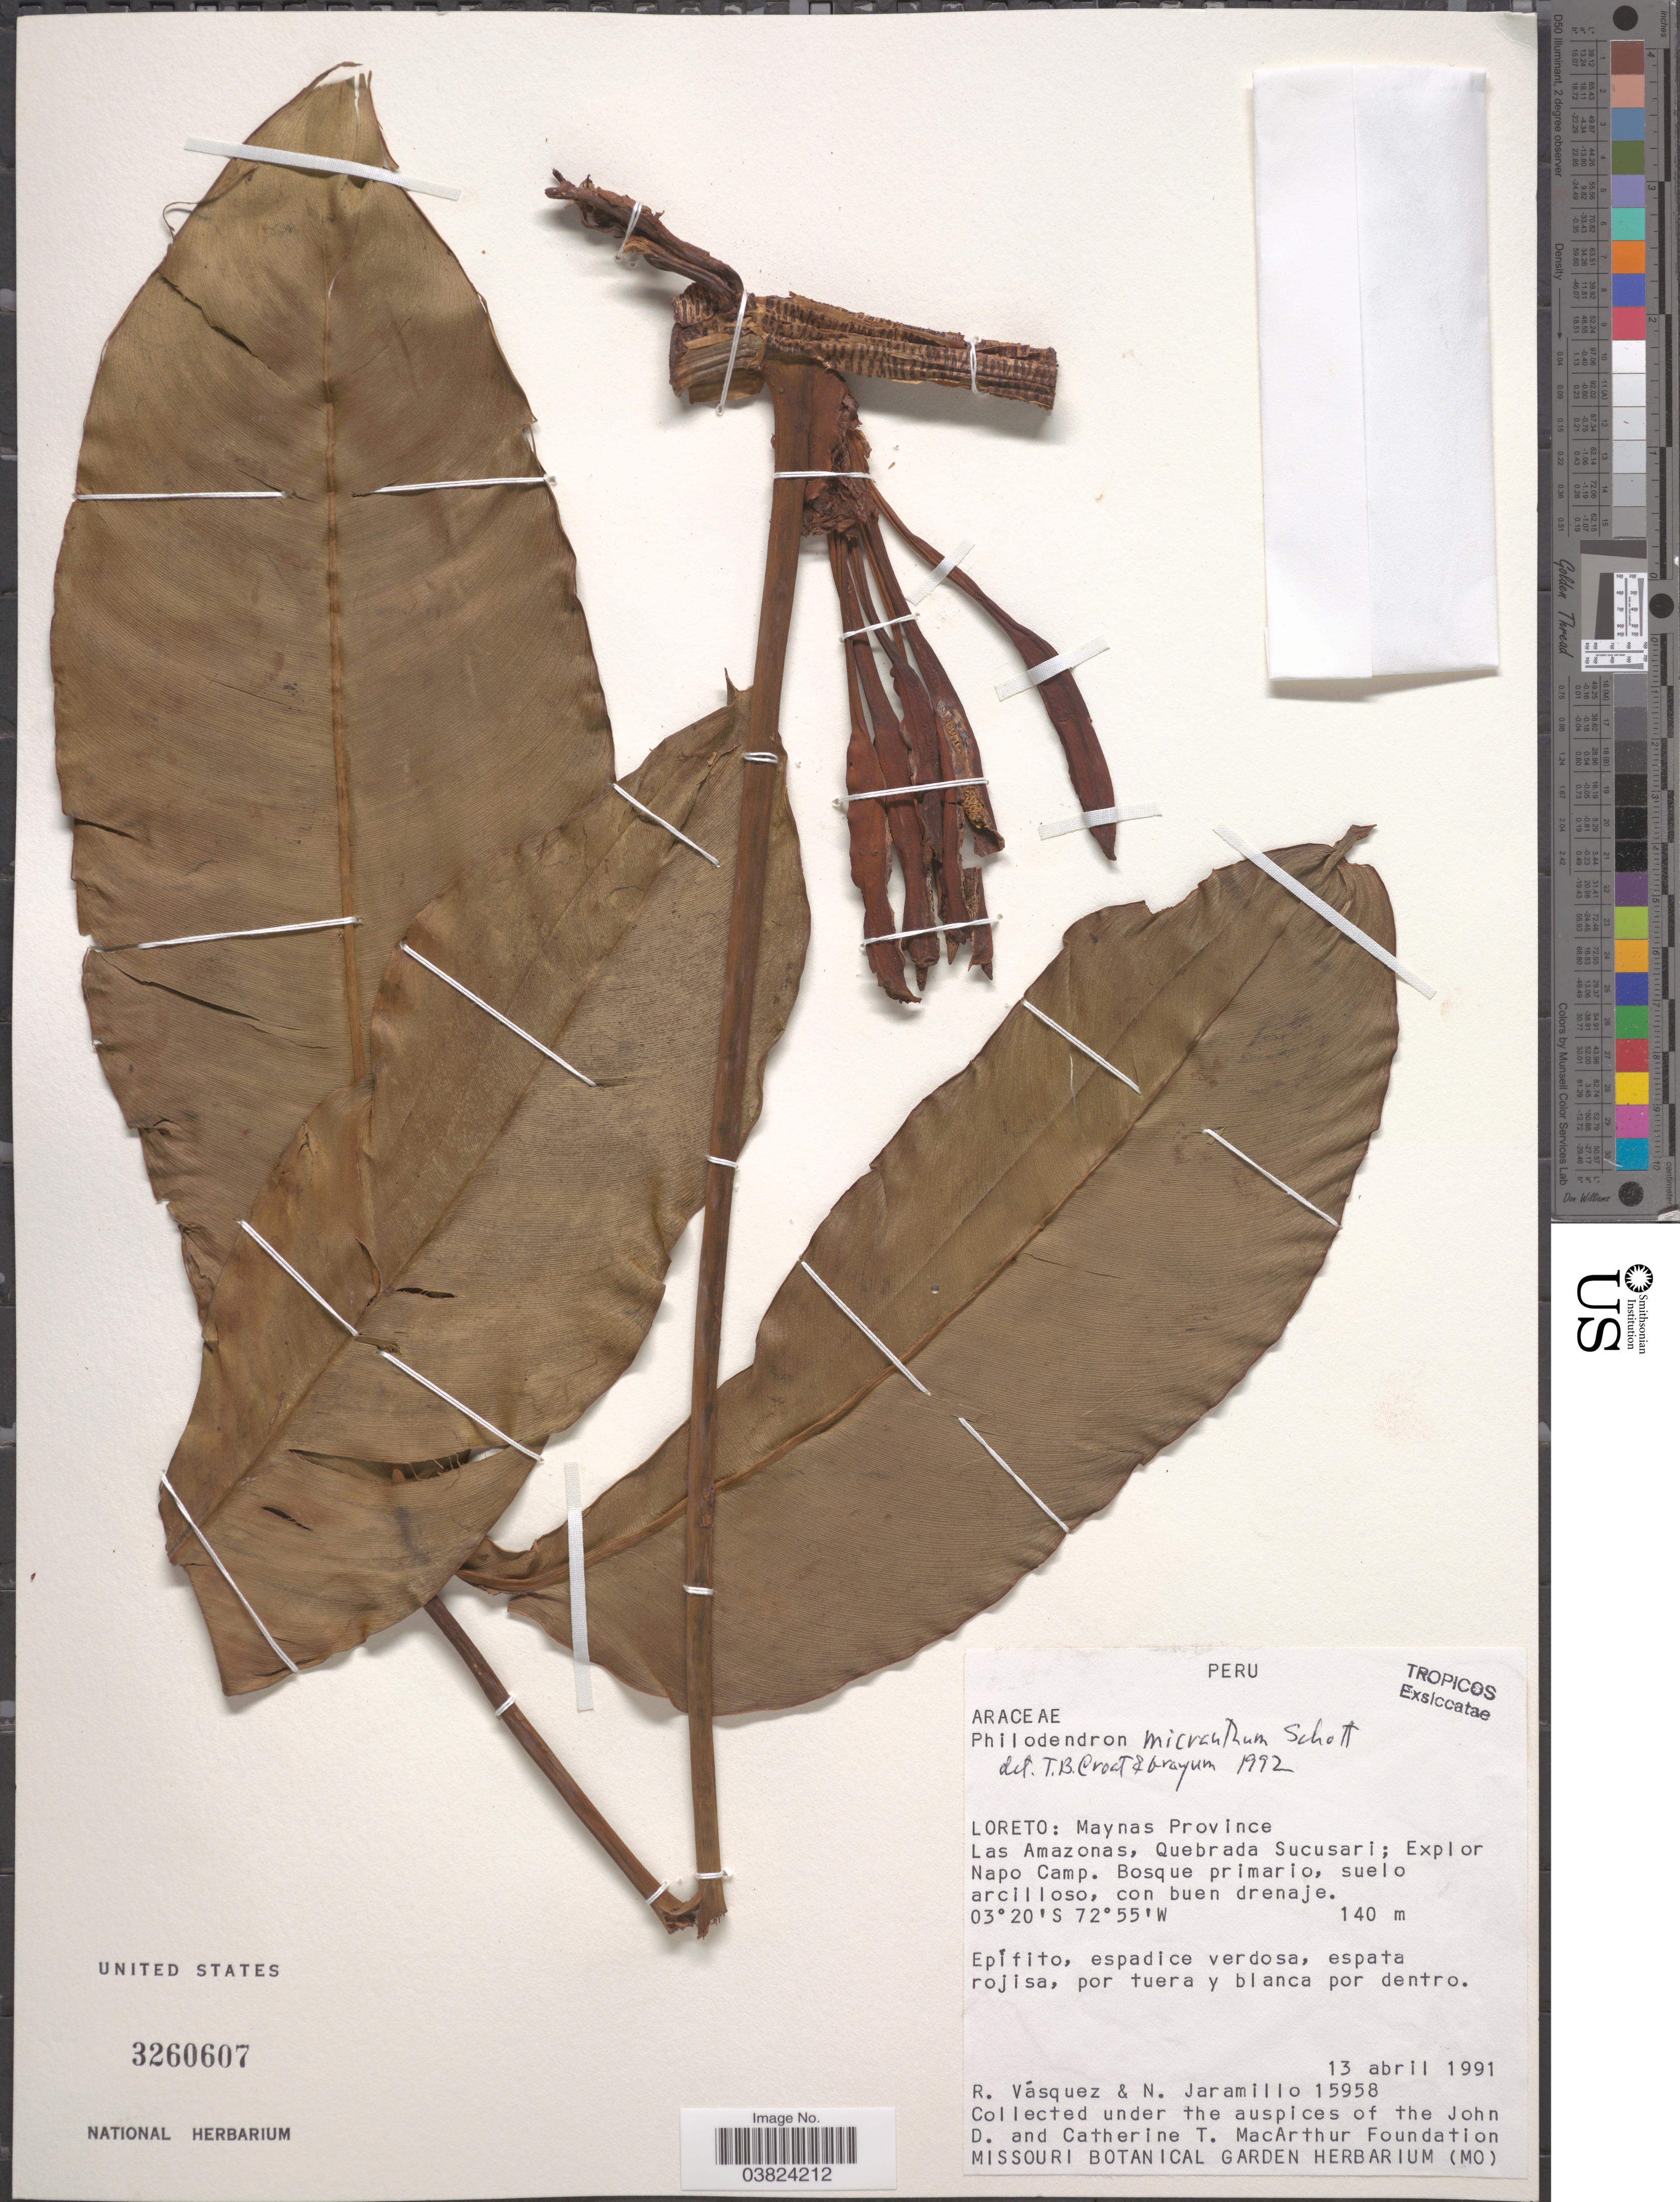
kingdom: Plantae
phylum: Tracheophyta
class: Liliopsida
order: Alismatales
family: Araceae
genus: Philodendron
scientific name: Philodendron micranthum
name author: Poepp. ex Schott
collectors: R. Vásquez & N. Jaramillo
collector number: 15958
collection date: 1991-04-13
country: Peru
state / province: Loreto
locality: Maynas Province. Las Amazonas, Quebrada Sucusari; Explor Napo Camp. Bosque primario, suelo arcilloso, con buen drenaje.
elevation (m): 140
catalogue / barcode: US 3260607